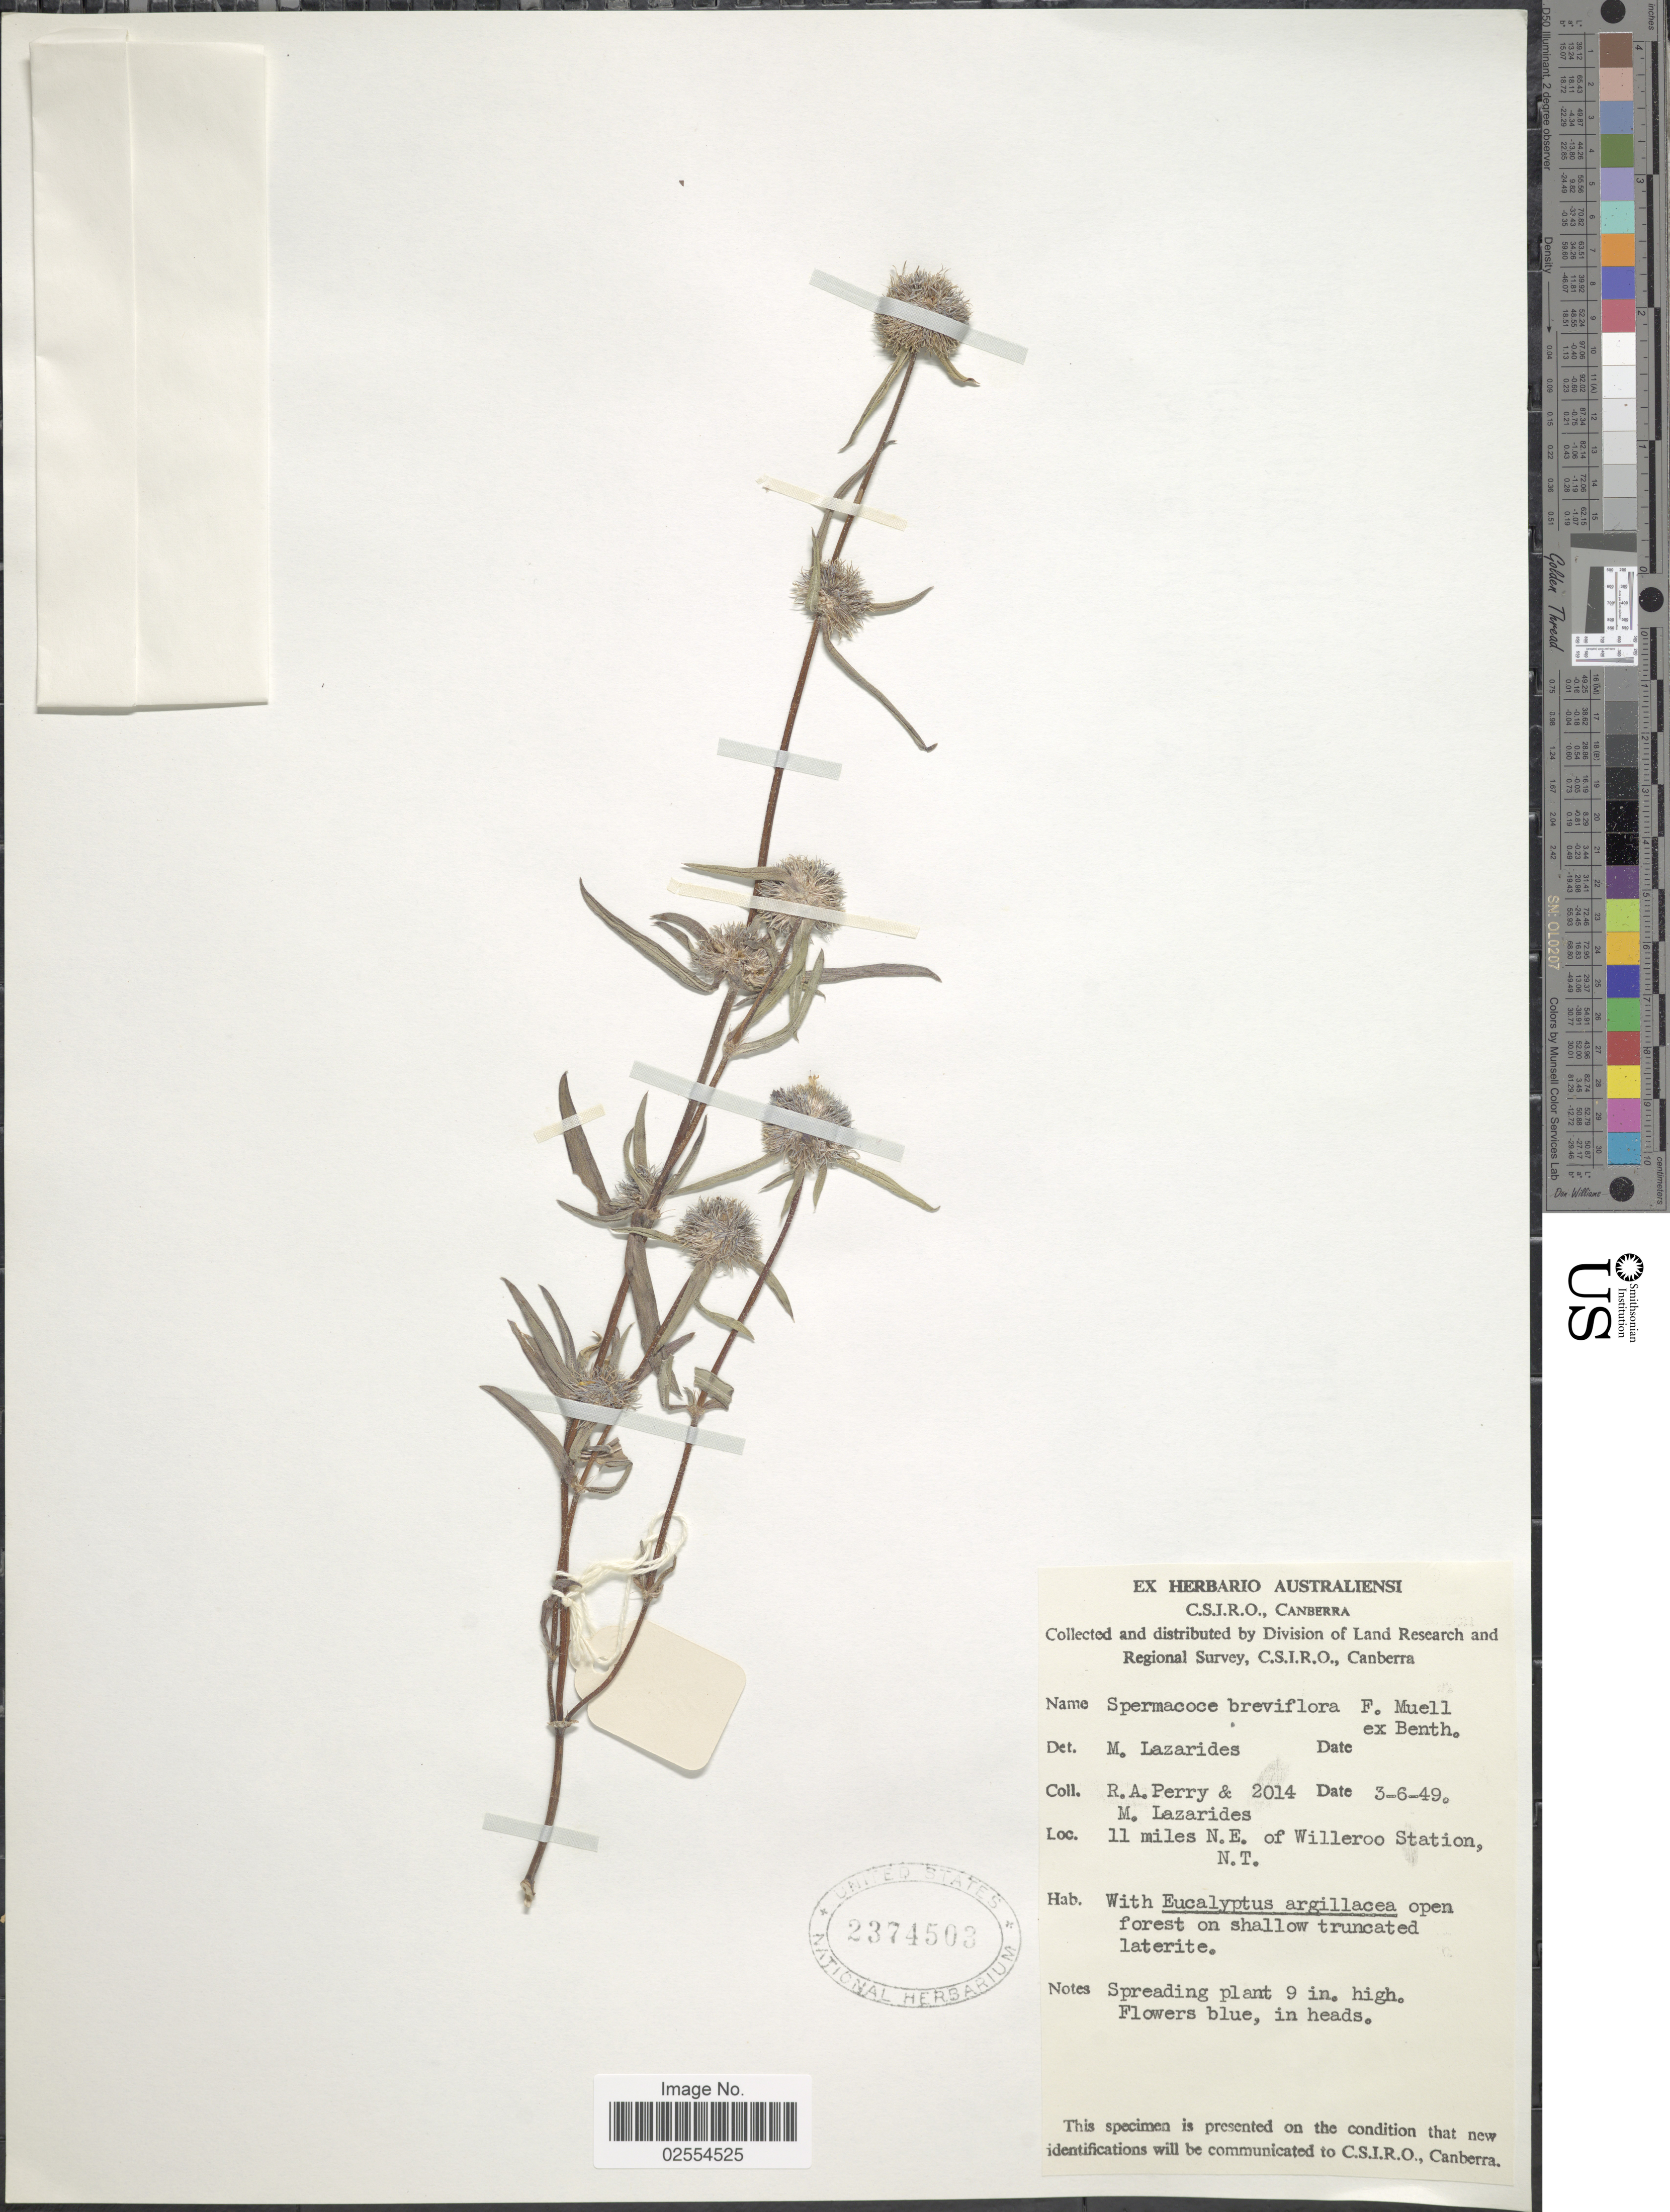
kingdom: Plantae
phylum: Tracheophyta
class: Magnoliopsida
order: Gentianales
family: Rubiaceae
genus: Spermacoce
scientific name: Spermacoce breviflora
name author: F. Muell. ex Benth.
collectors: Perry, R. A. & M. Lazarides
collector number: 2014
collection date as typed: Transcribed d/m/y: 3/6/49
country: Australia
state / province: Northern Territory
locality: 11 miles N.E. of Willeroo Station, N.T.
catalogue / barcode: US 2374503